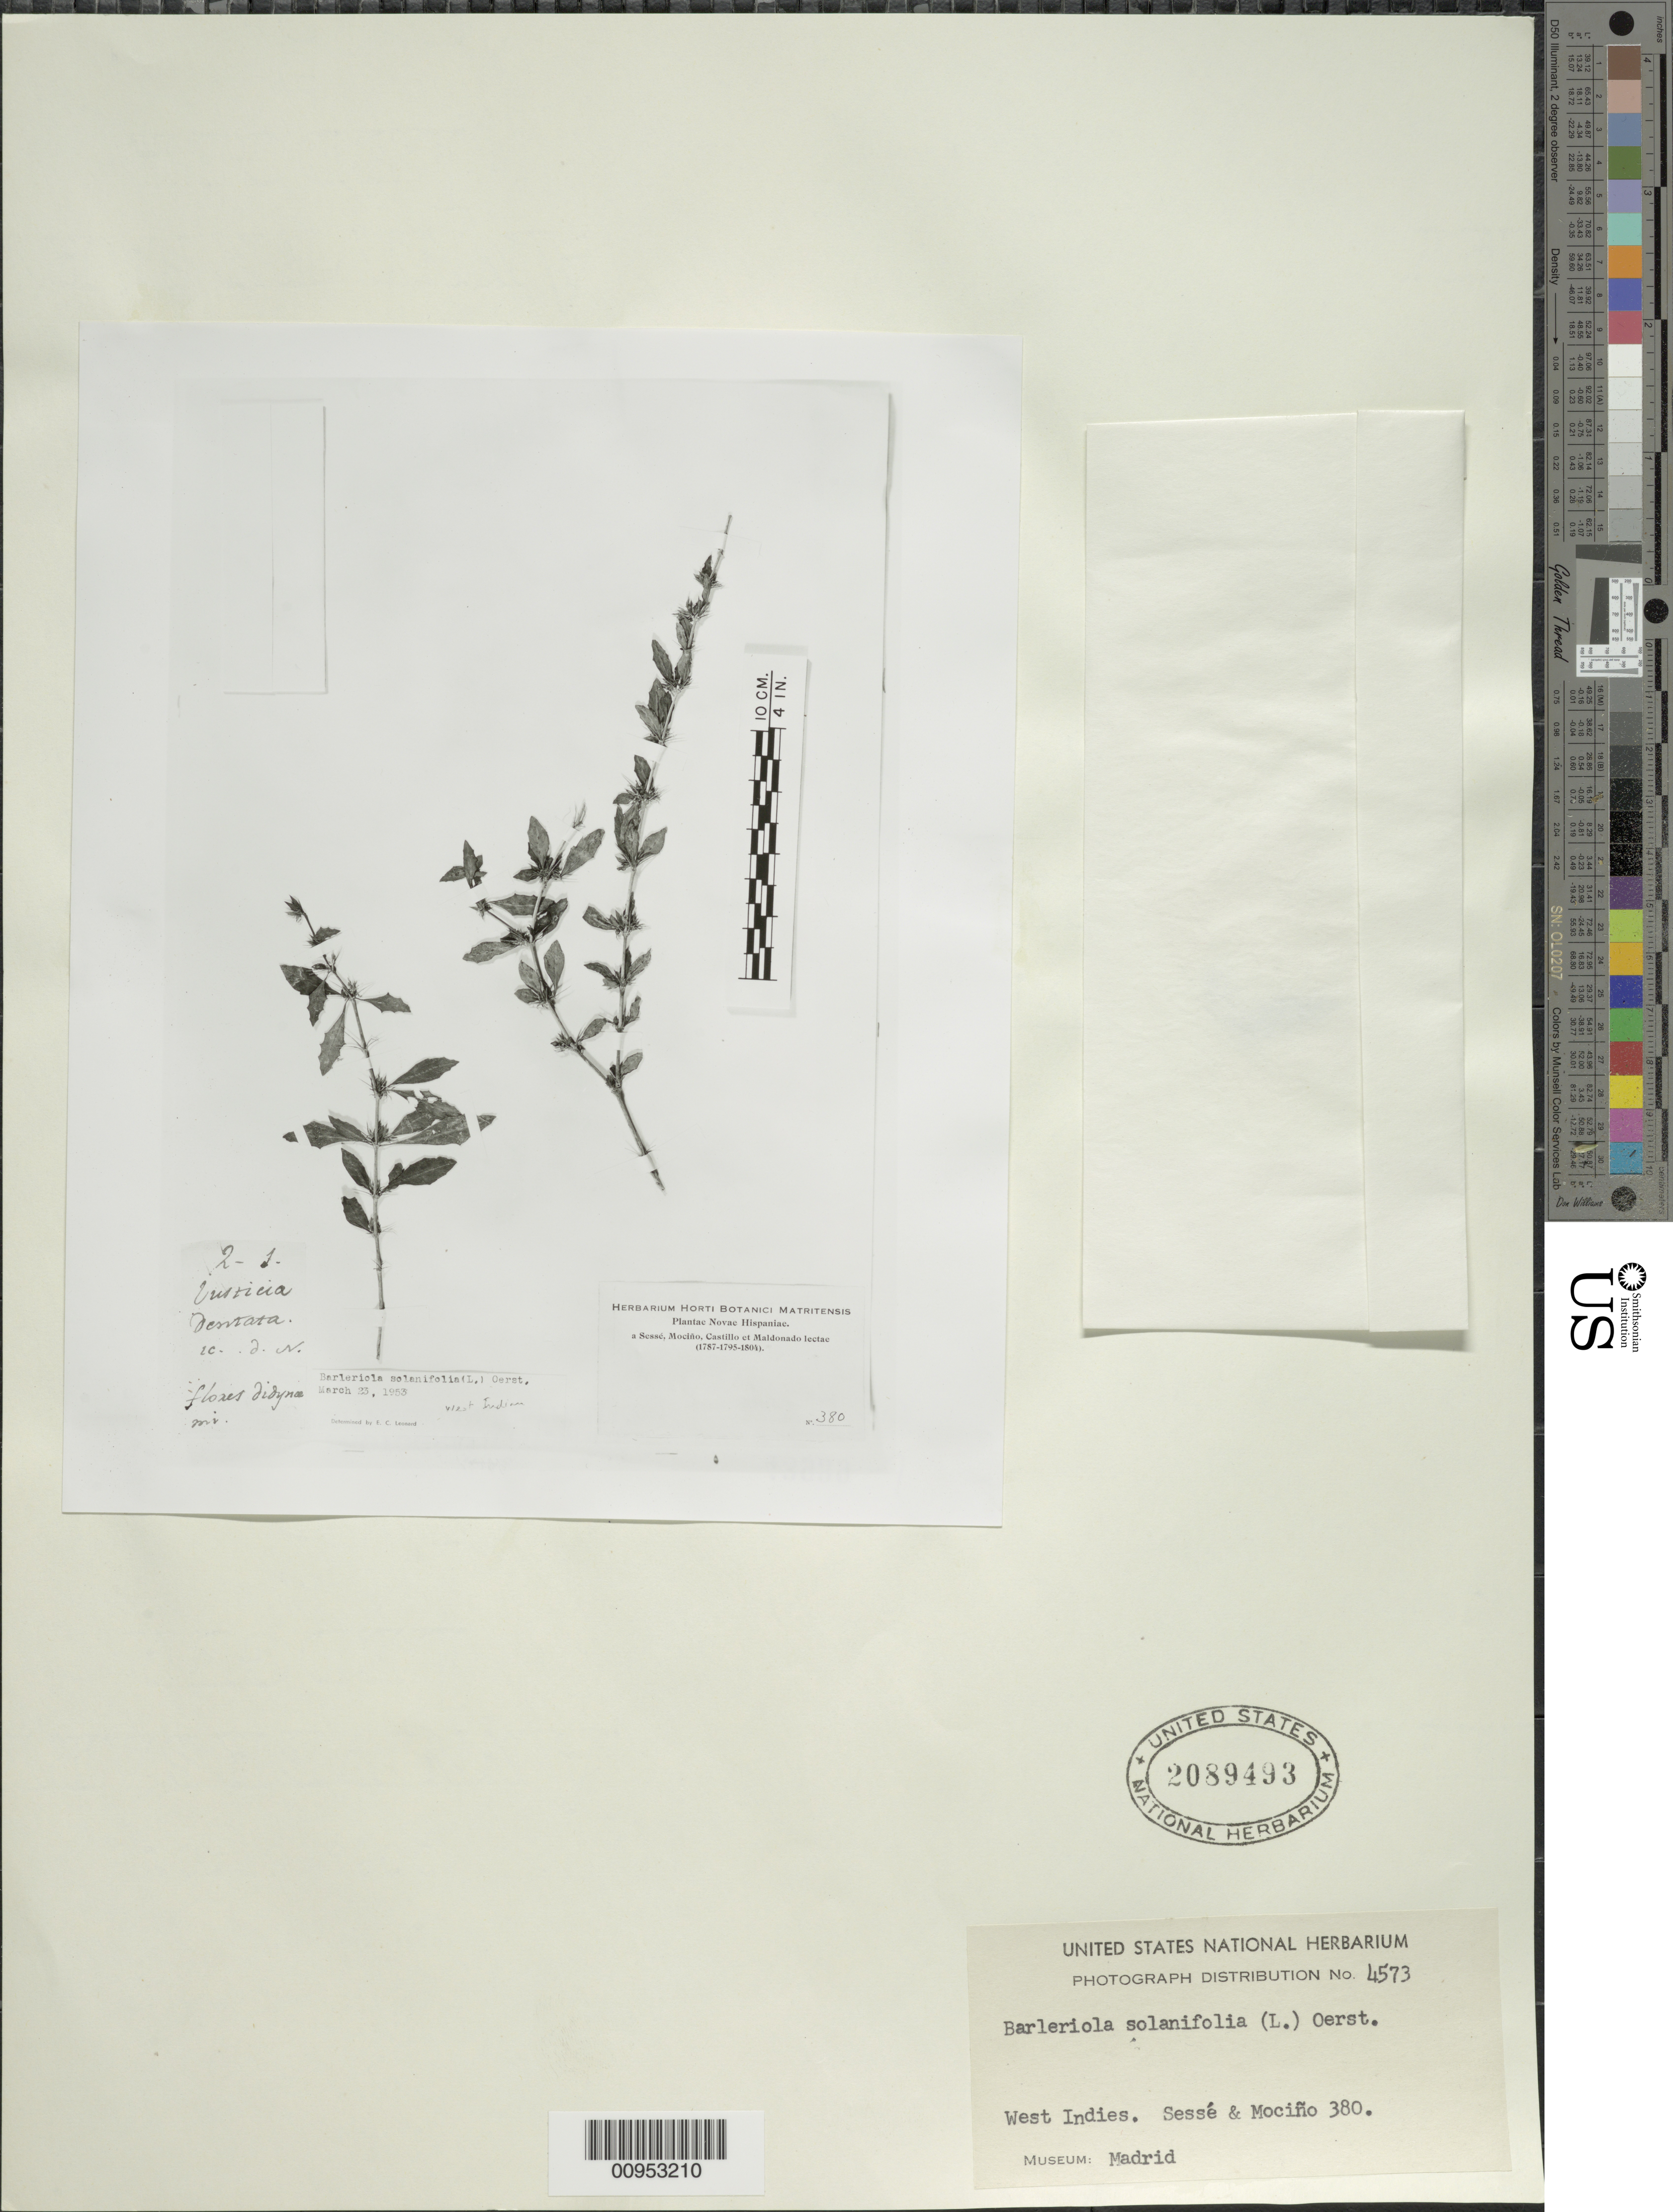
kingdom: Plantae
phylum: Tracheophyta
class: Magnoliopsida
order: Lamiales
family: Acanthaceae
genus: Barleriola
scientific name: Barleriola solanifolia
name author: (L.) Oerst. ex Lindau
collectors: M. Sessé y Lacasta & J. M. Mociño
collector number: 380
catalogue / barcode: US 2089493